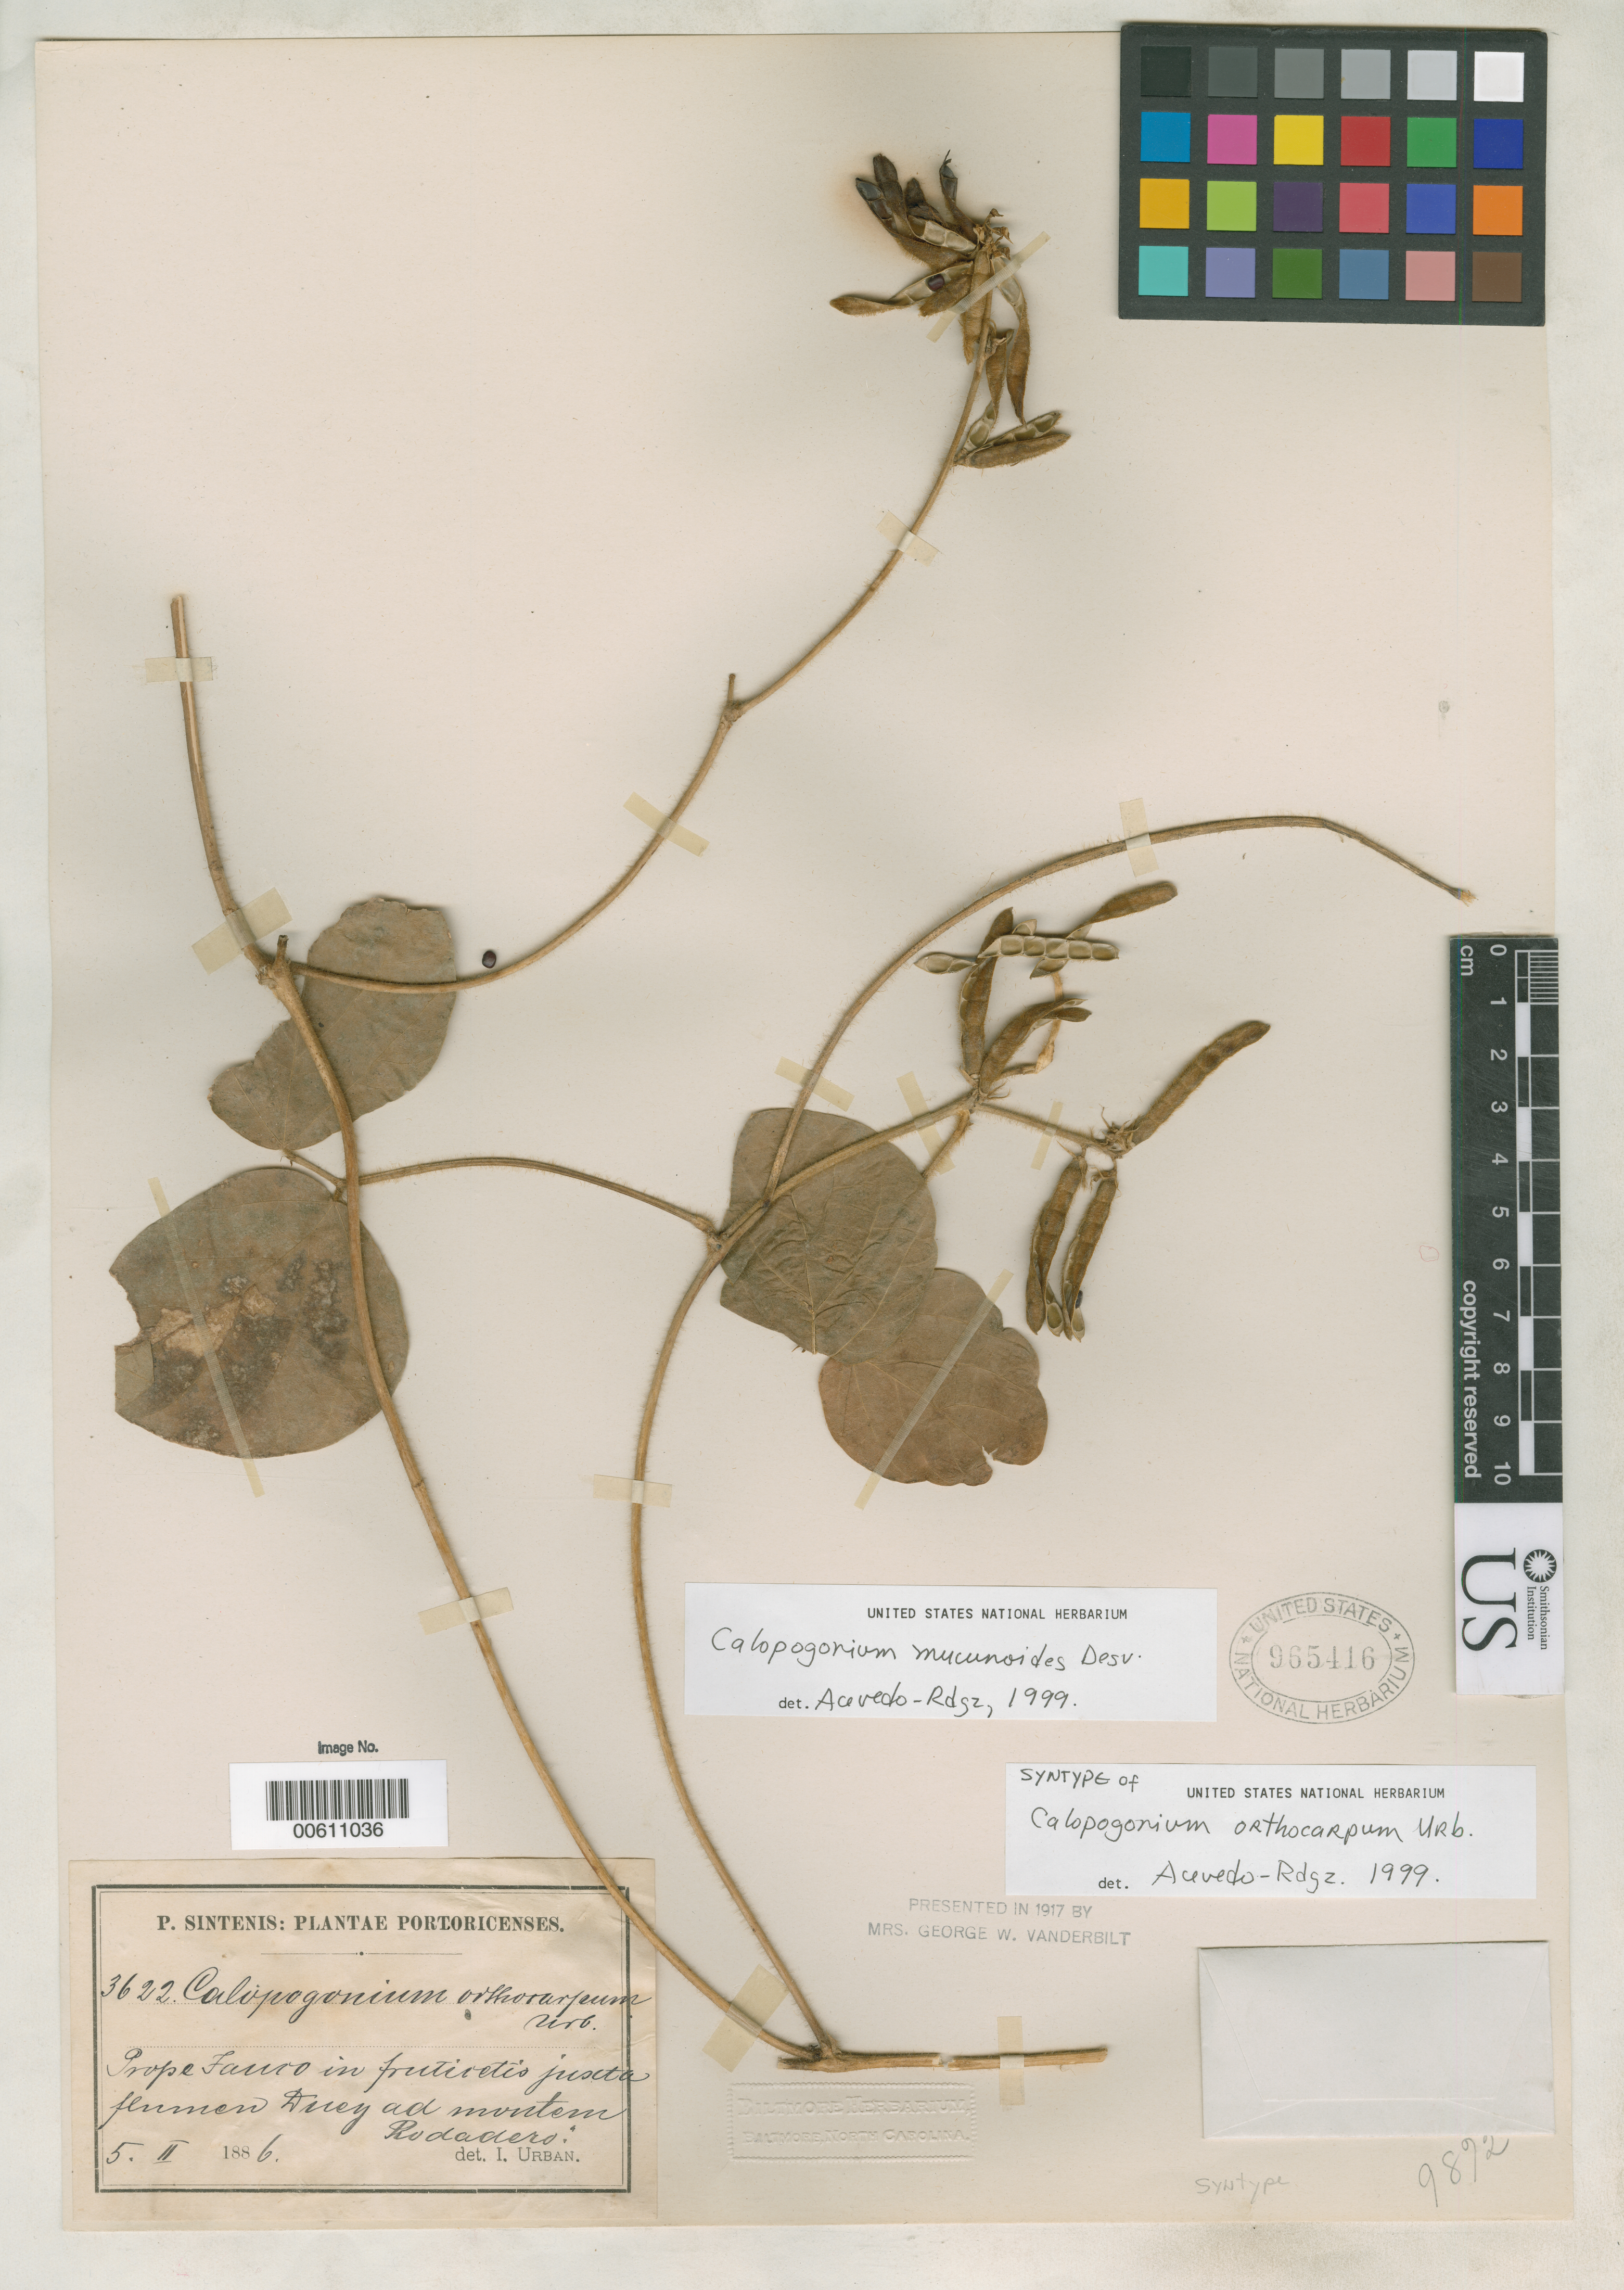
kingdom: Plantae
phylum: Tracheophyta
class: Magnoliopsida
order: Fabales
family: Fabaceae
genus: Calopogonium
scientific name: Calopogonium orthocarpum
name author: Urb.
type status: Syntype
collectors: I. Urban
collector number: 3622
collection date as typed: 05 Feb 1886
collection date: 1886-02-05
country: Puerto Rico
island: Greater Antilles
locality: Sierra de Naguabo ad Rio Blanco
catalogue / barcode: US 965416